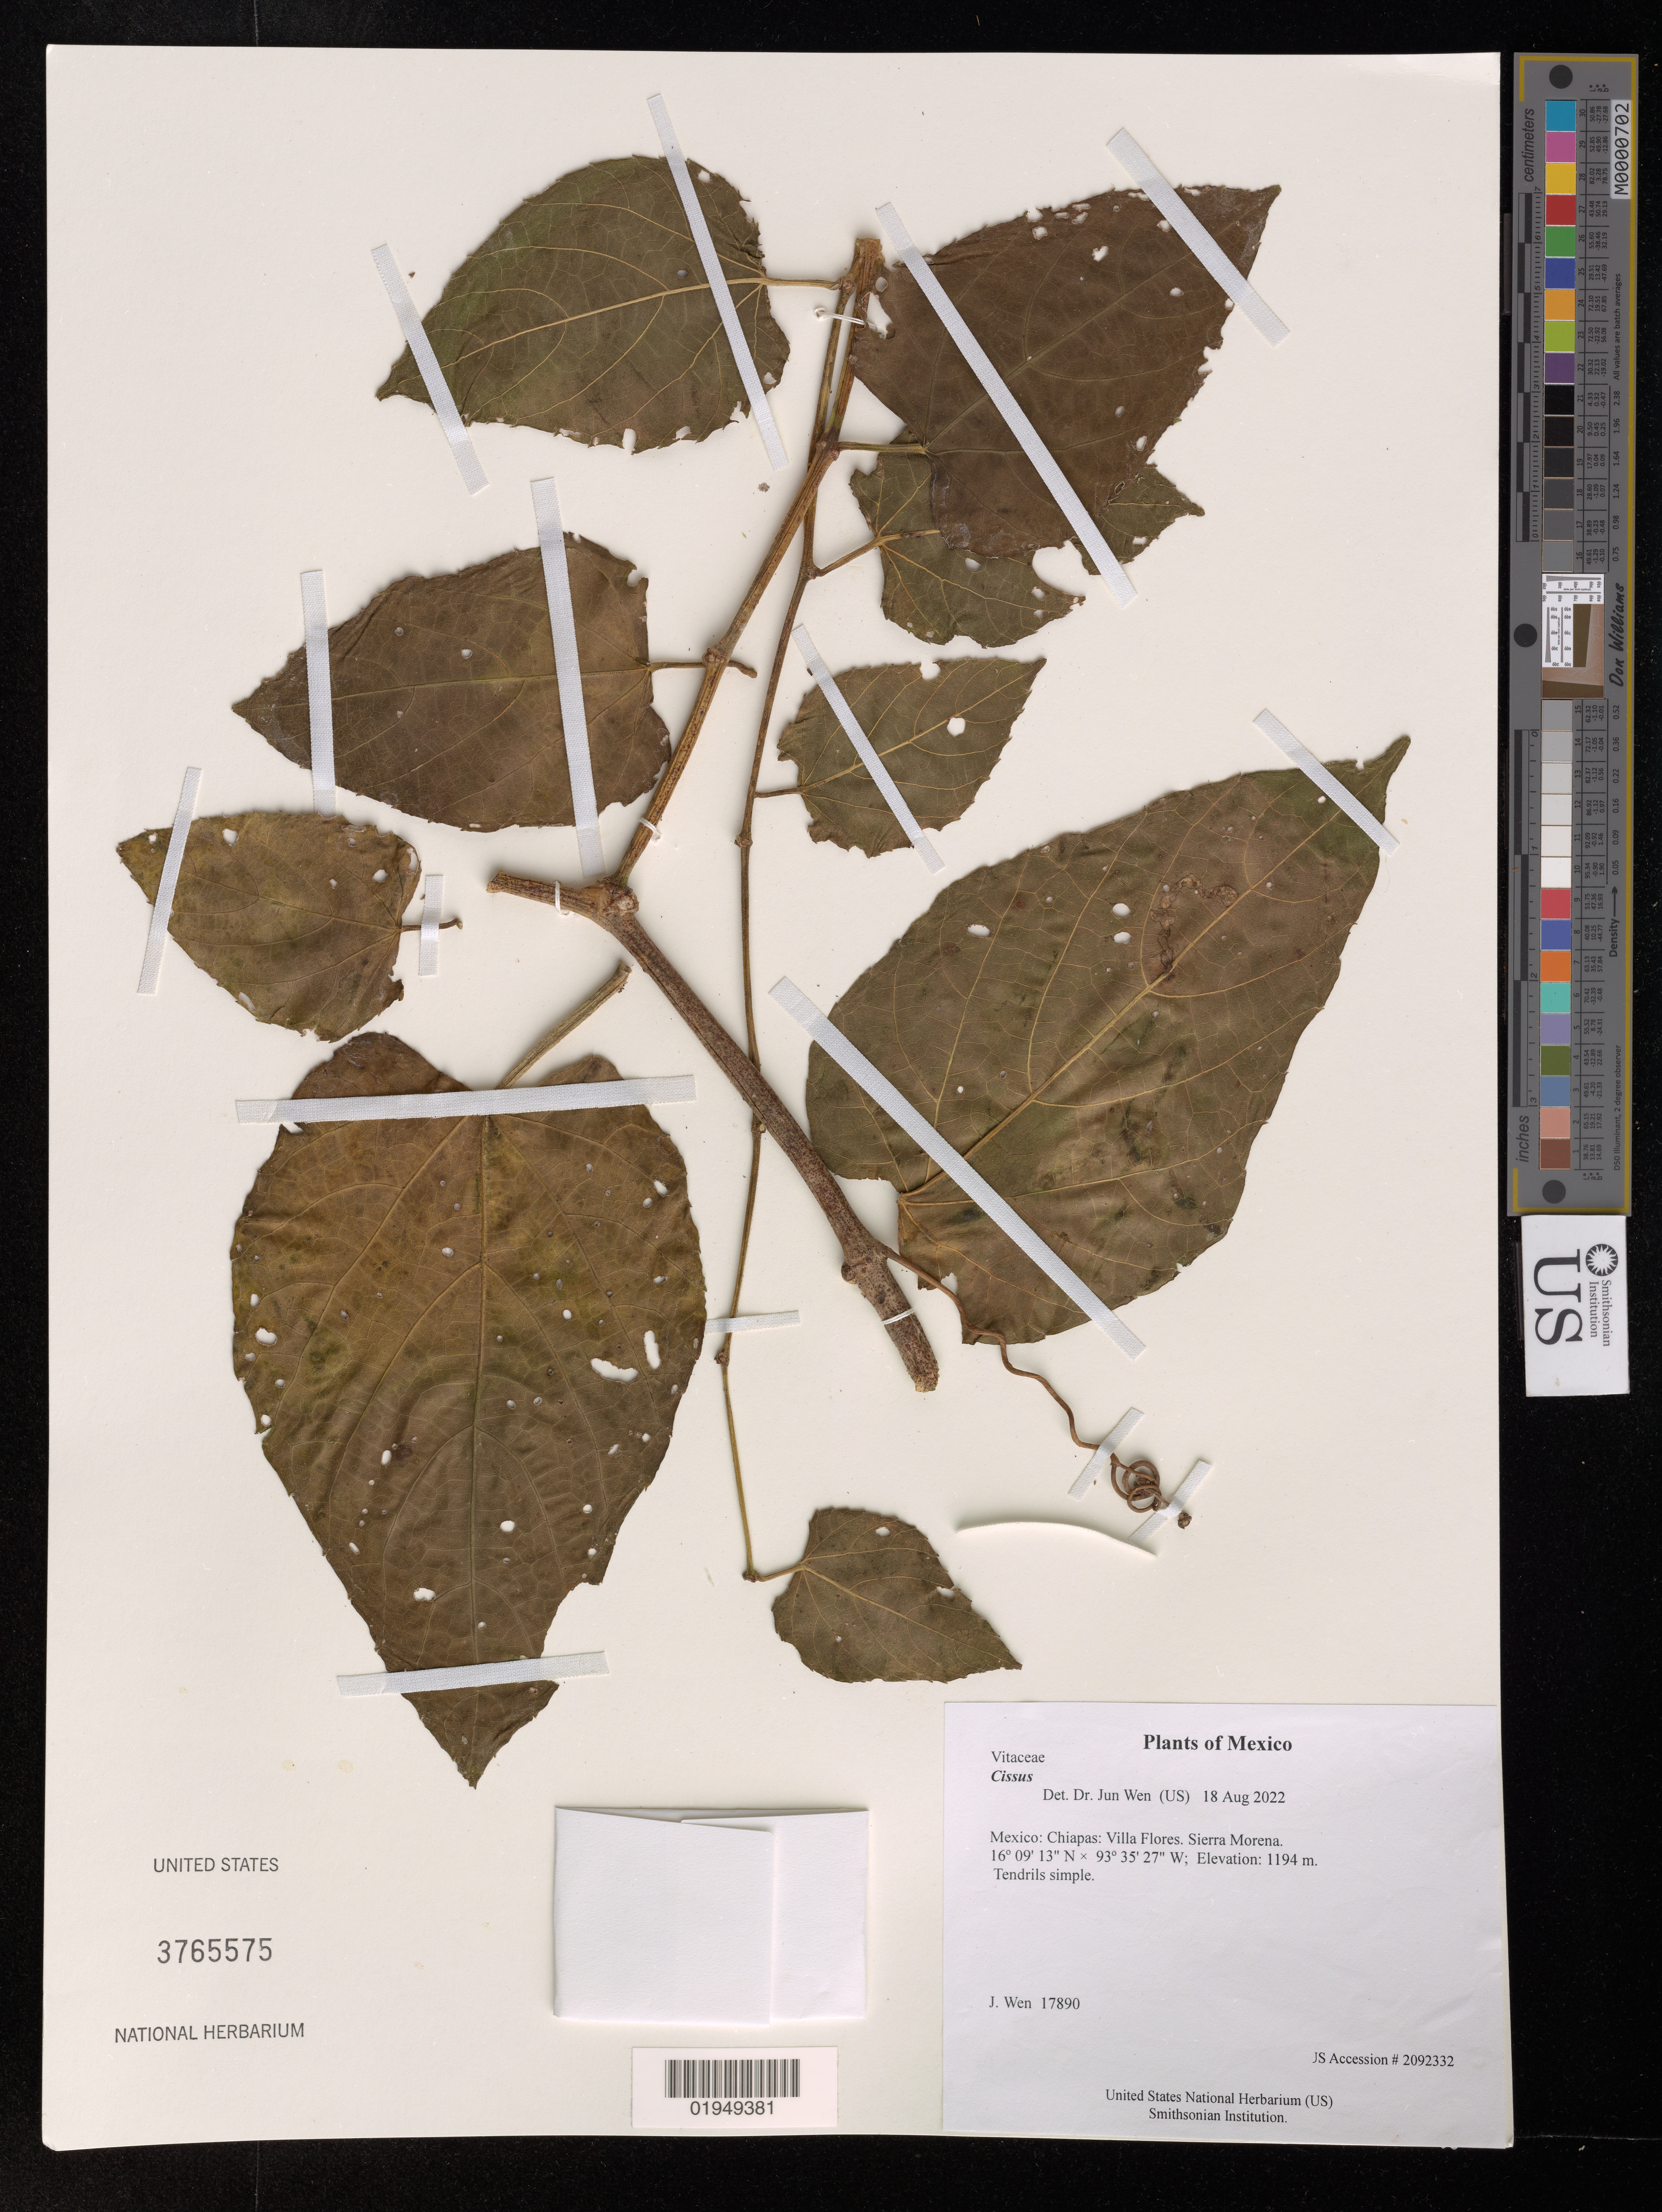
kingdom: Plantae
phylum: Tracheophyta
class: Magnoliopsida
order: Vitales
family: Vitaceae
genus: Cissus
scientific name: Cissus sp.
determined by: Wen, Jun, (BOT), Smithsonian Institution - National Museum of Natural History (UNITED STATES)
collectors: J. Wen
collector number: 17890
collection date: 2022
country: Mexico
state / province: Chiapas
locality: Villa Flores. Sierra Morena.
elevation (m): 1194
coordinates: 16 913 N, 93 35 27 W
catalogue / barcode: US 3765575